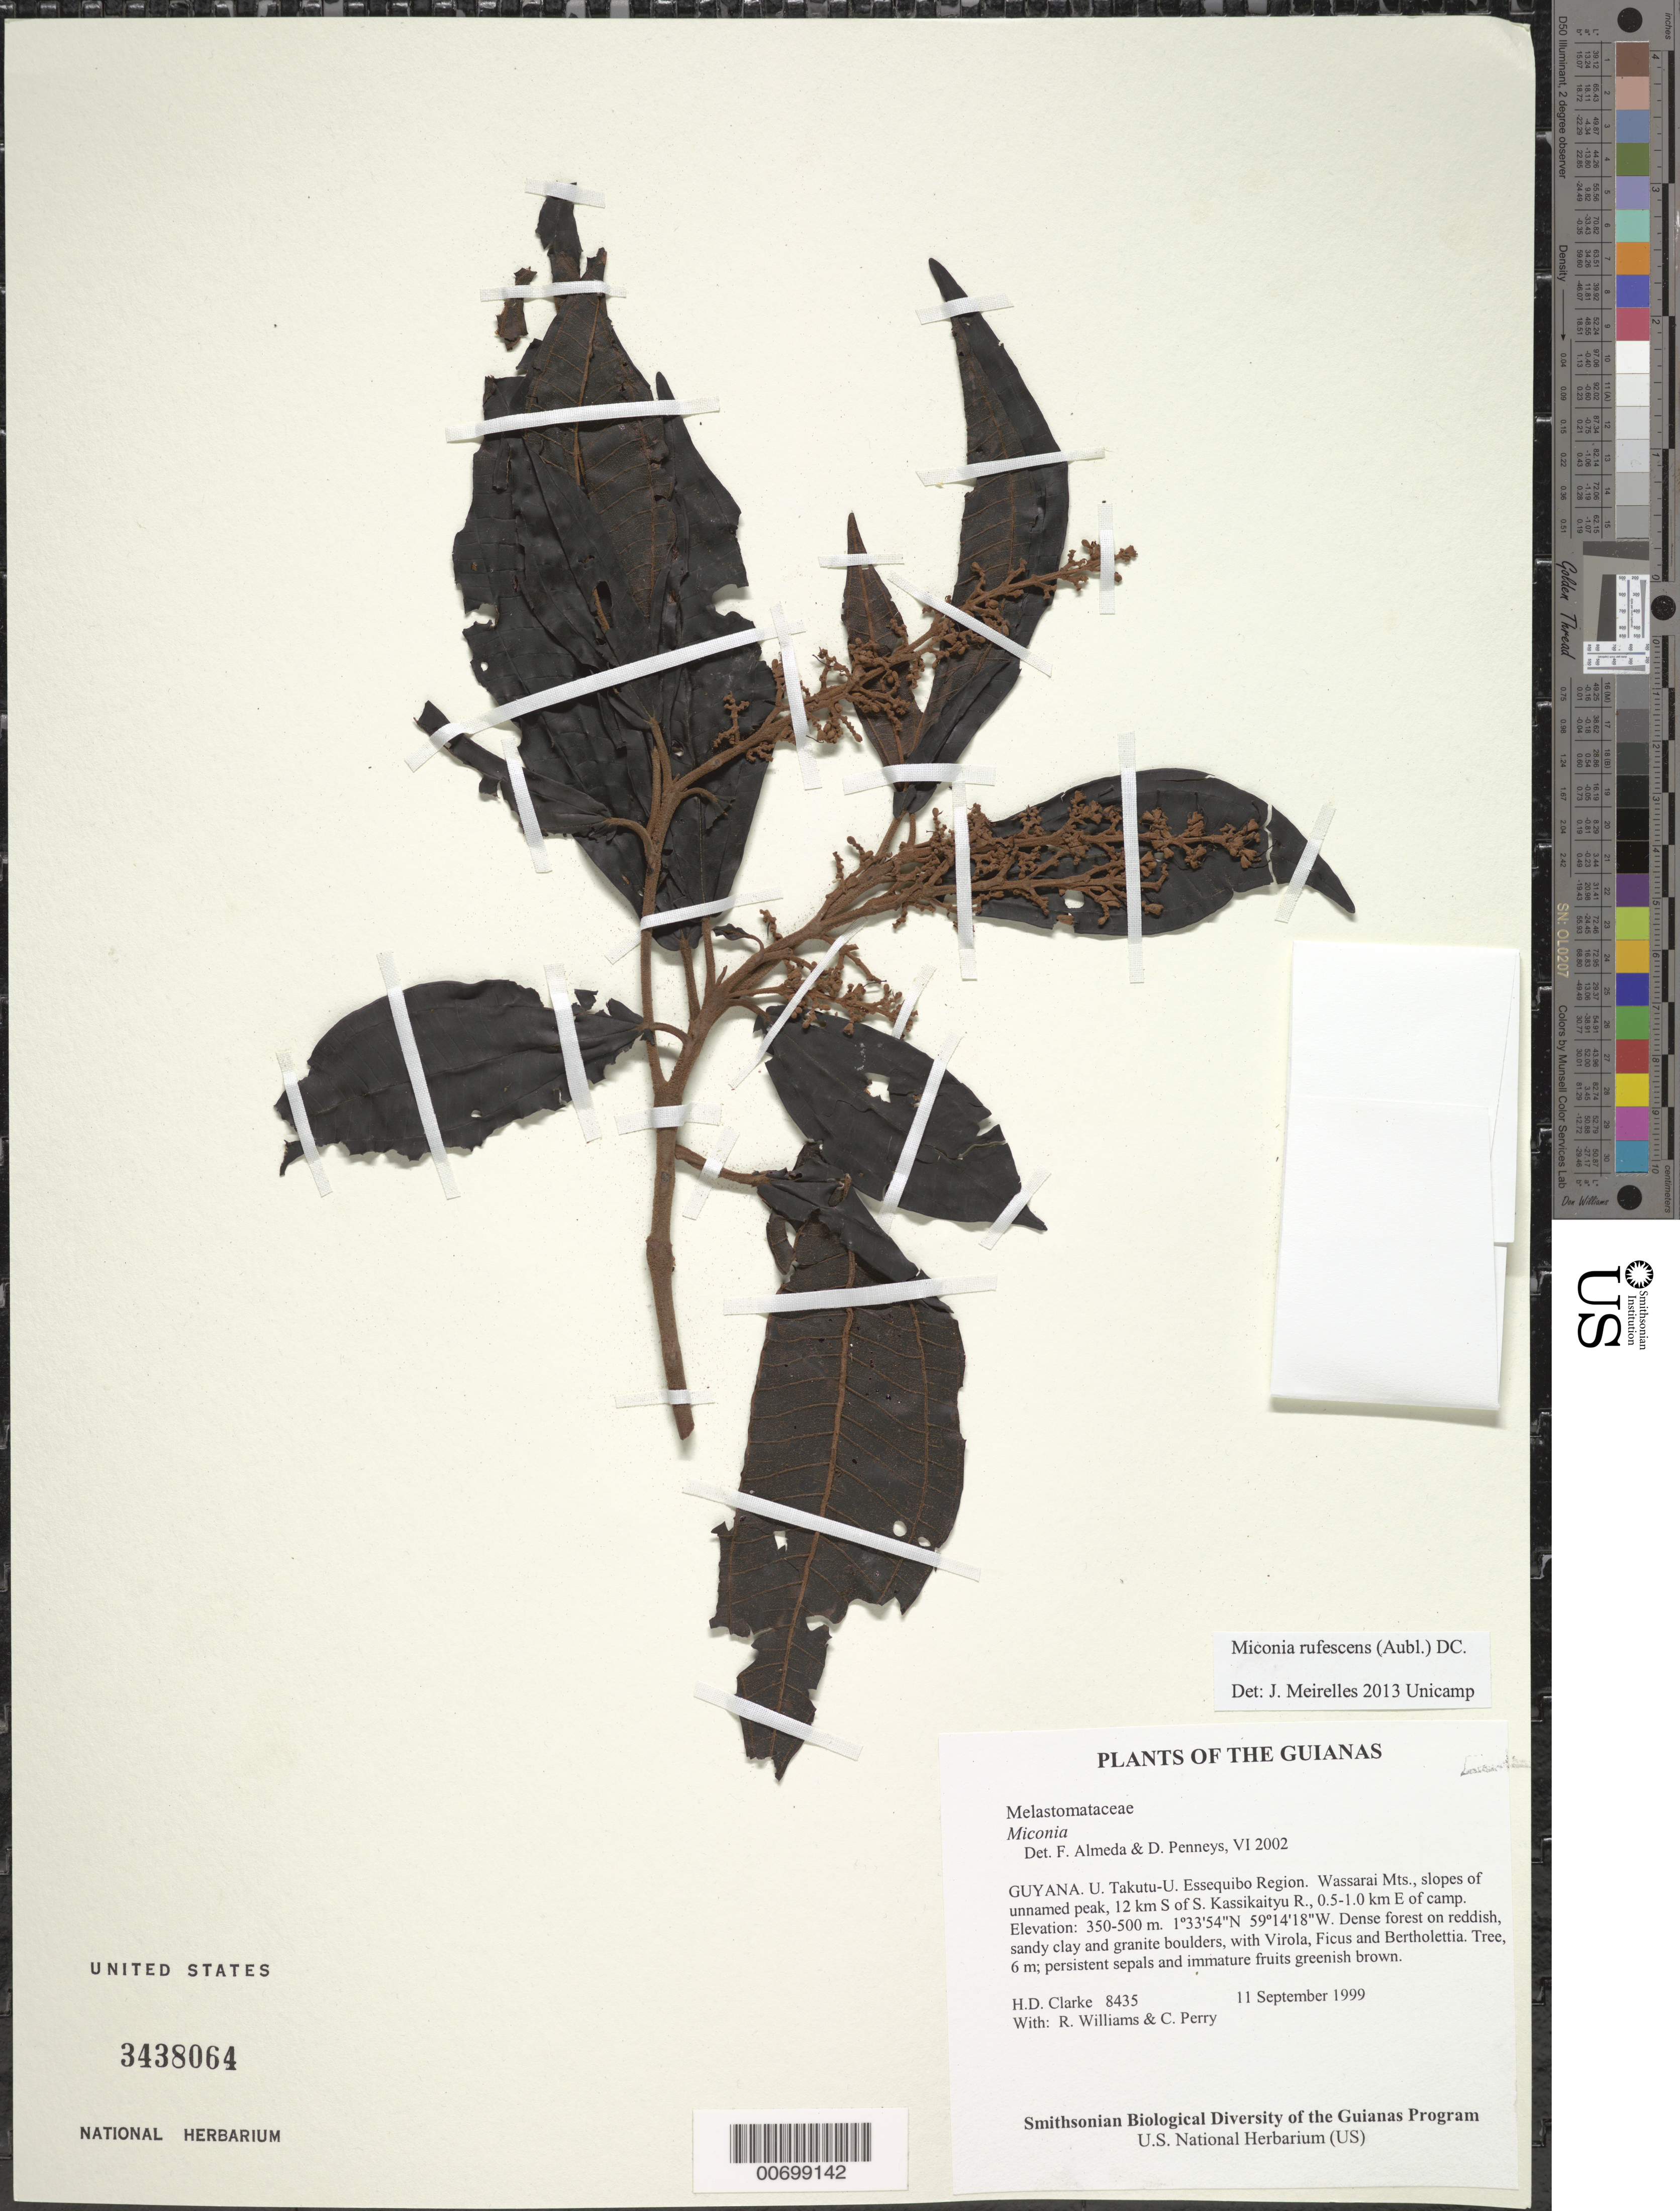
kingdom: Plantae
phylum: Tracheophyta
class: Magnoliopsida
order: Myrtales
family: Melastomataceae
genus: Miconia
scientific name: Miconia sp.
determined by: Almeda, F.; Penneys, D. S.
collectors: H. D. Clarke, R. Williams & C. Perry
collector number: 8435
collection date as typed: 11 September 1999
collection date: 1999-09-11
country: Guyana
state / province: U. Takutu-U. Essequibo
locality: Wassarai Mts., slopes of unnamed peak, 12 km S of S. Kassikaityu R., 0.5-1.0 km E of camp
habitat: Dense forest on reddish, sandy clay and granite boulders, with Virola, Ficus and Bertholettia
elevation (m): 350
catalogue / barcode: US 3438064